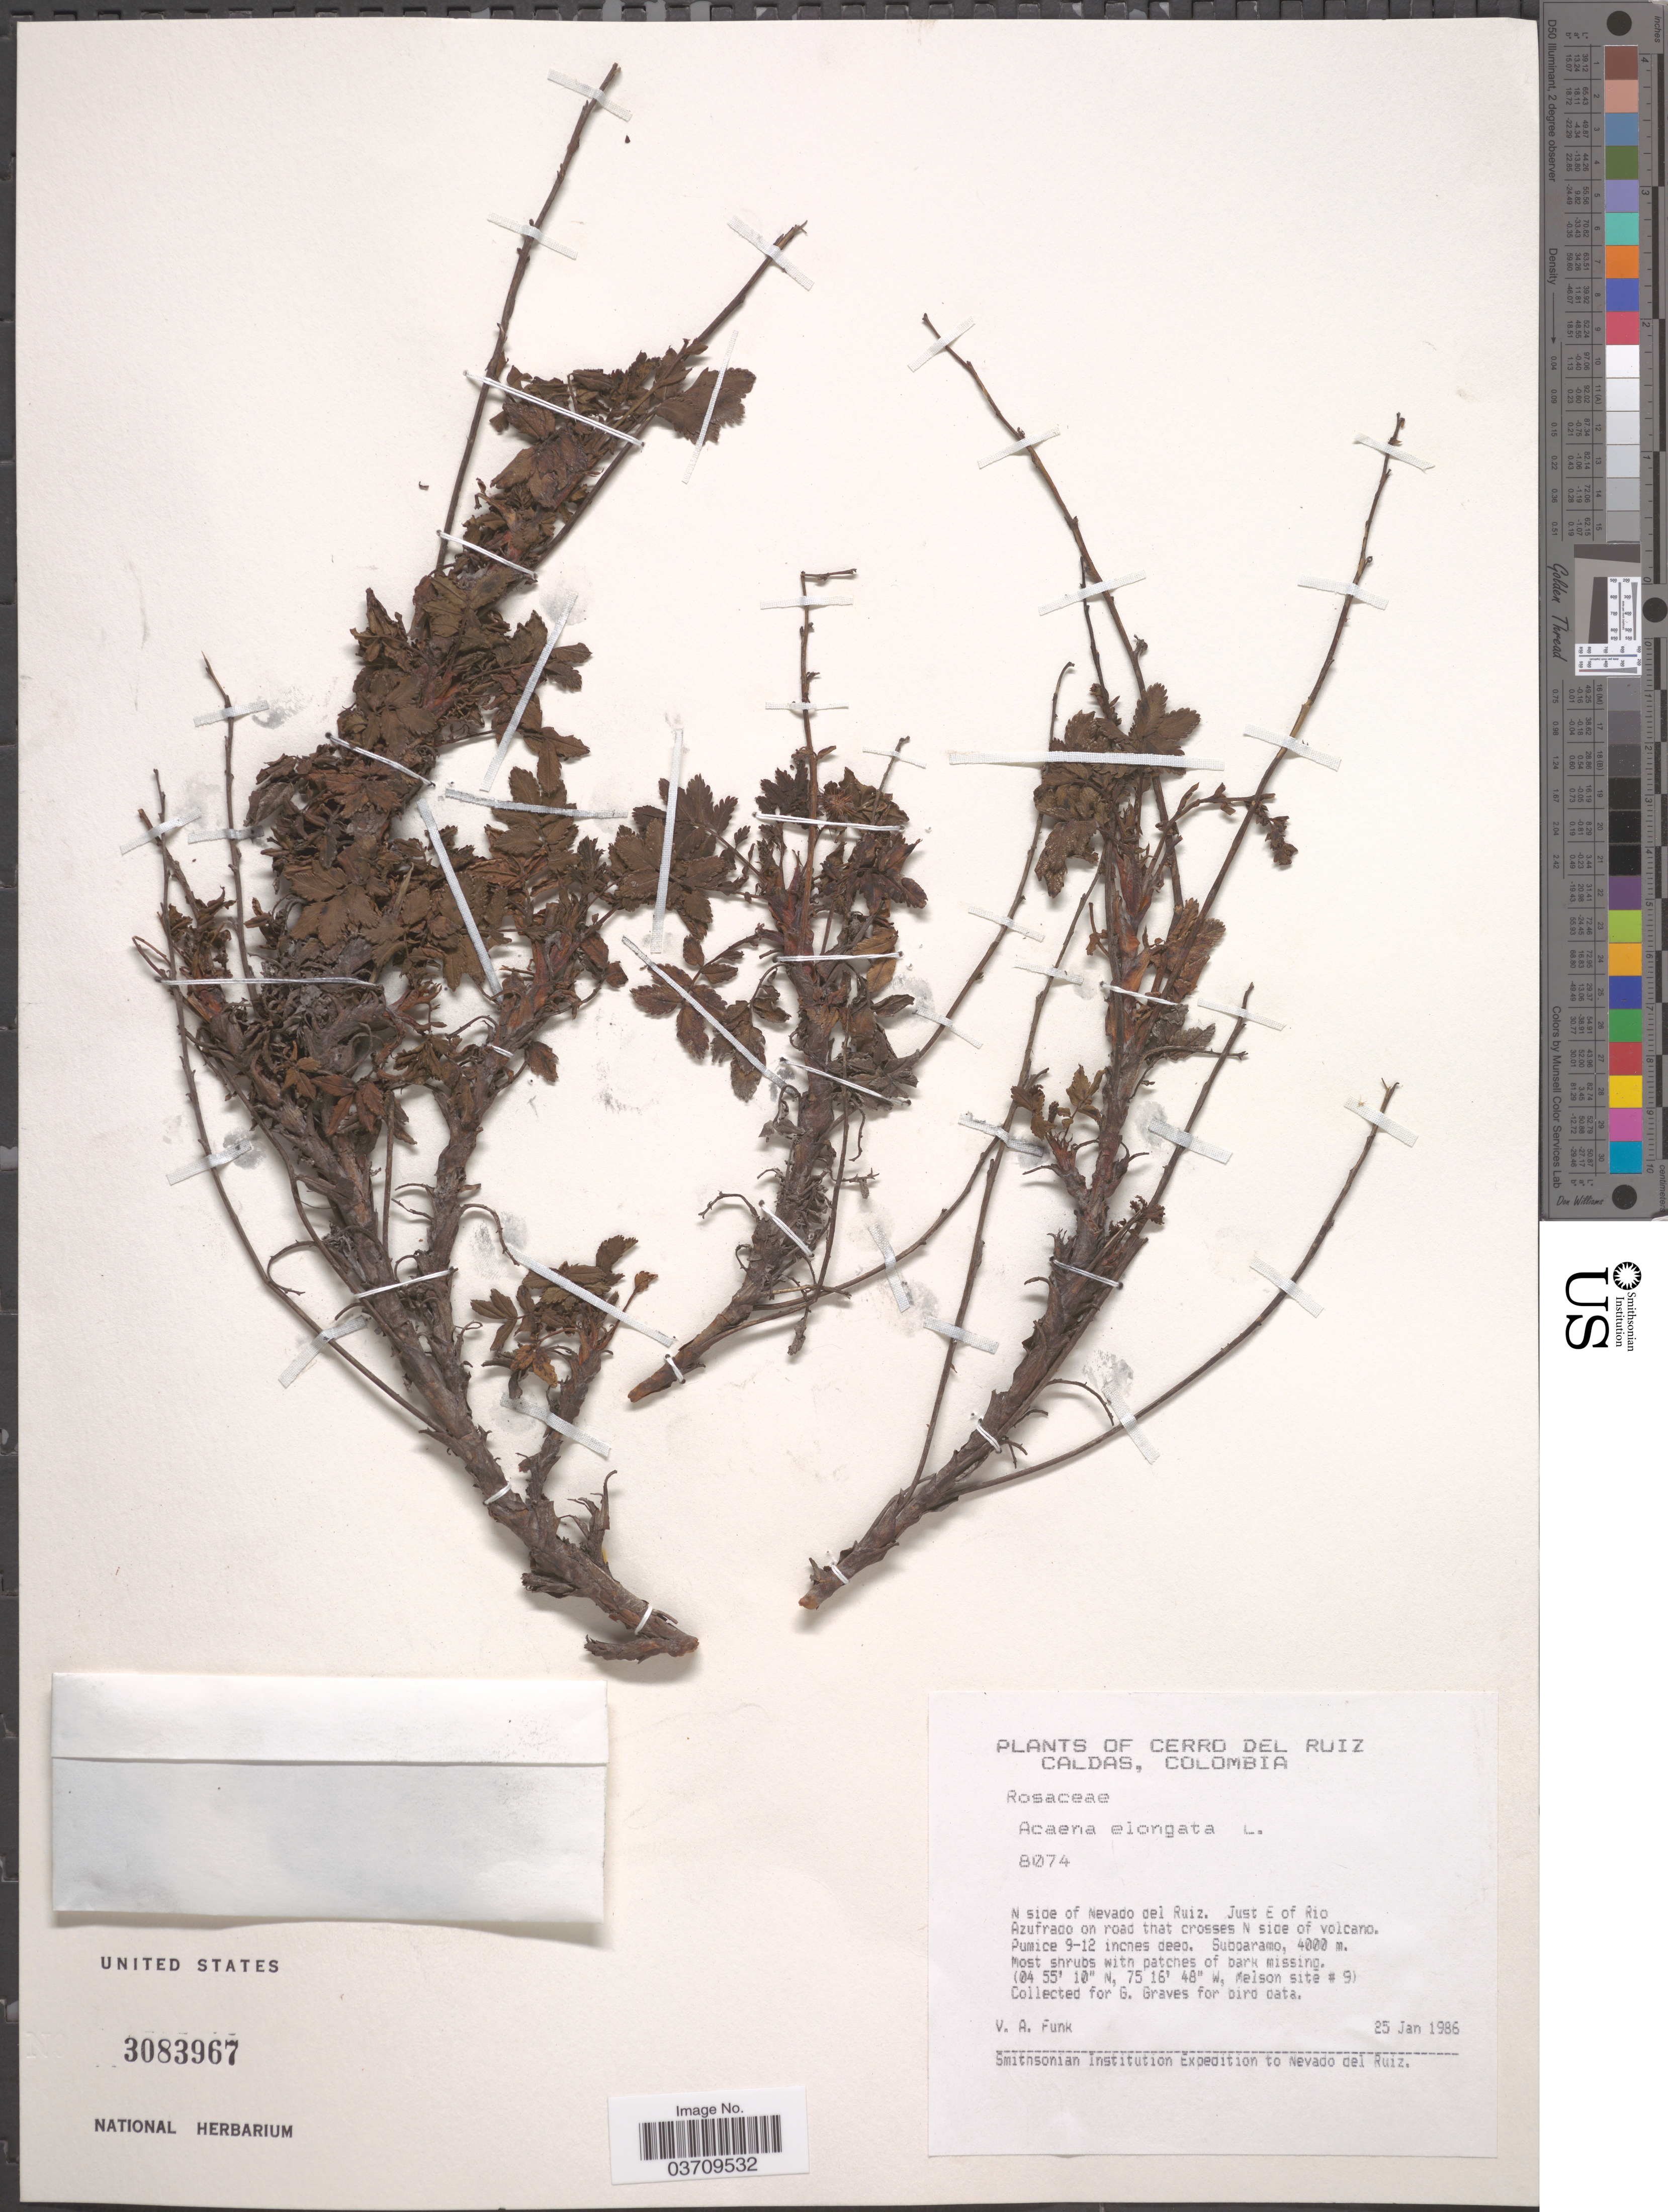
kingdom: Plantae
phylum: Tracheophyta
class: Magnoliopsida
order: Rosales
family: Rosaceae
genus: Acaena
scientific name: Acaena elongata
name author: L.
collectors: V. Funk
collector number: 8074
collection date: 1986-01-25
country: Colombia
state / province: Caldas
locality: Cerro del Ruiz Caldas. N side of Nevado del Ruiz. Just E of Rio Azufrado on road that crosses N side of volcano. Melson site # 9.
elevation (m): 4000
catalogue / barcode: US 3083967